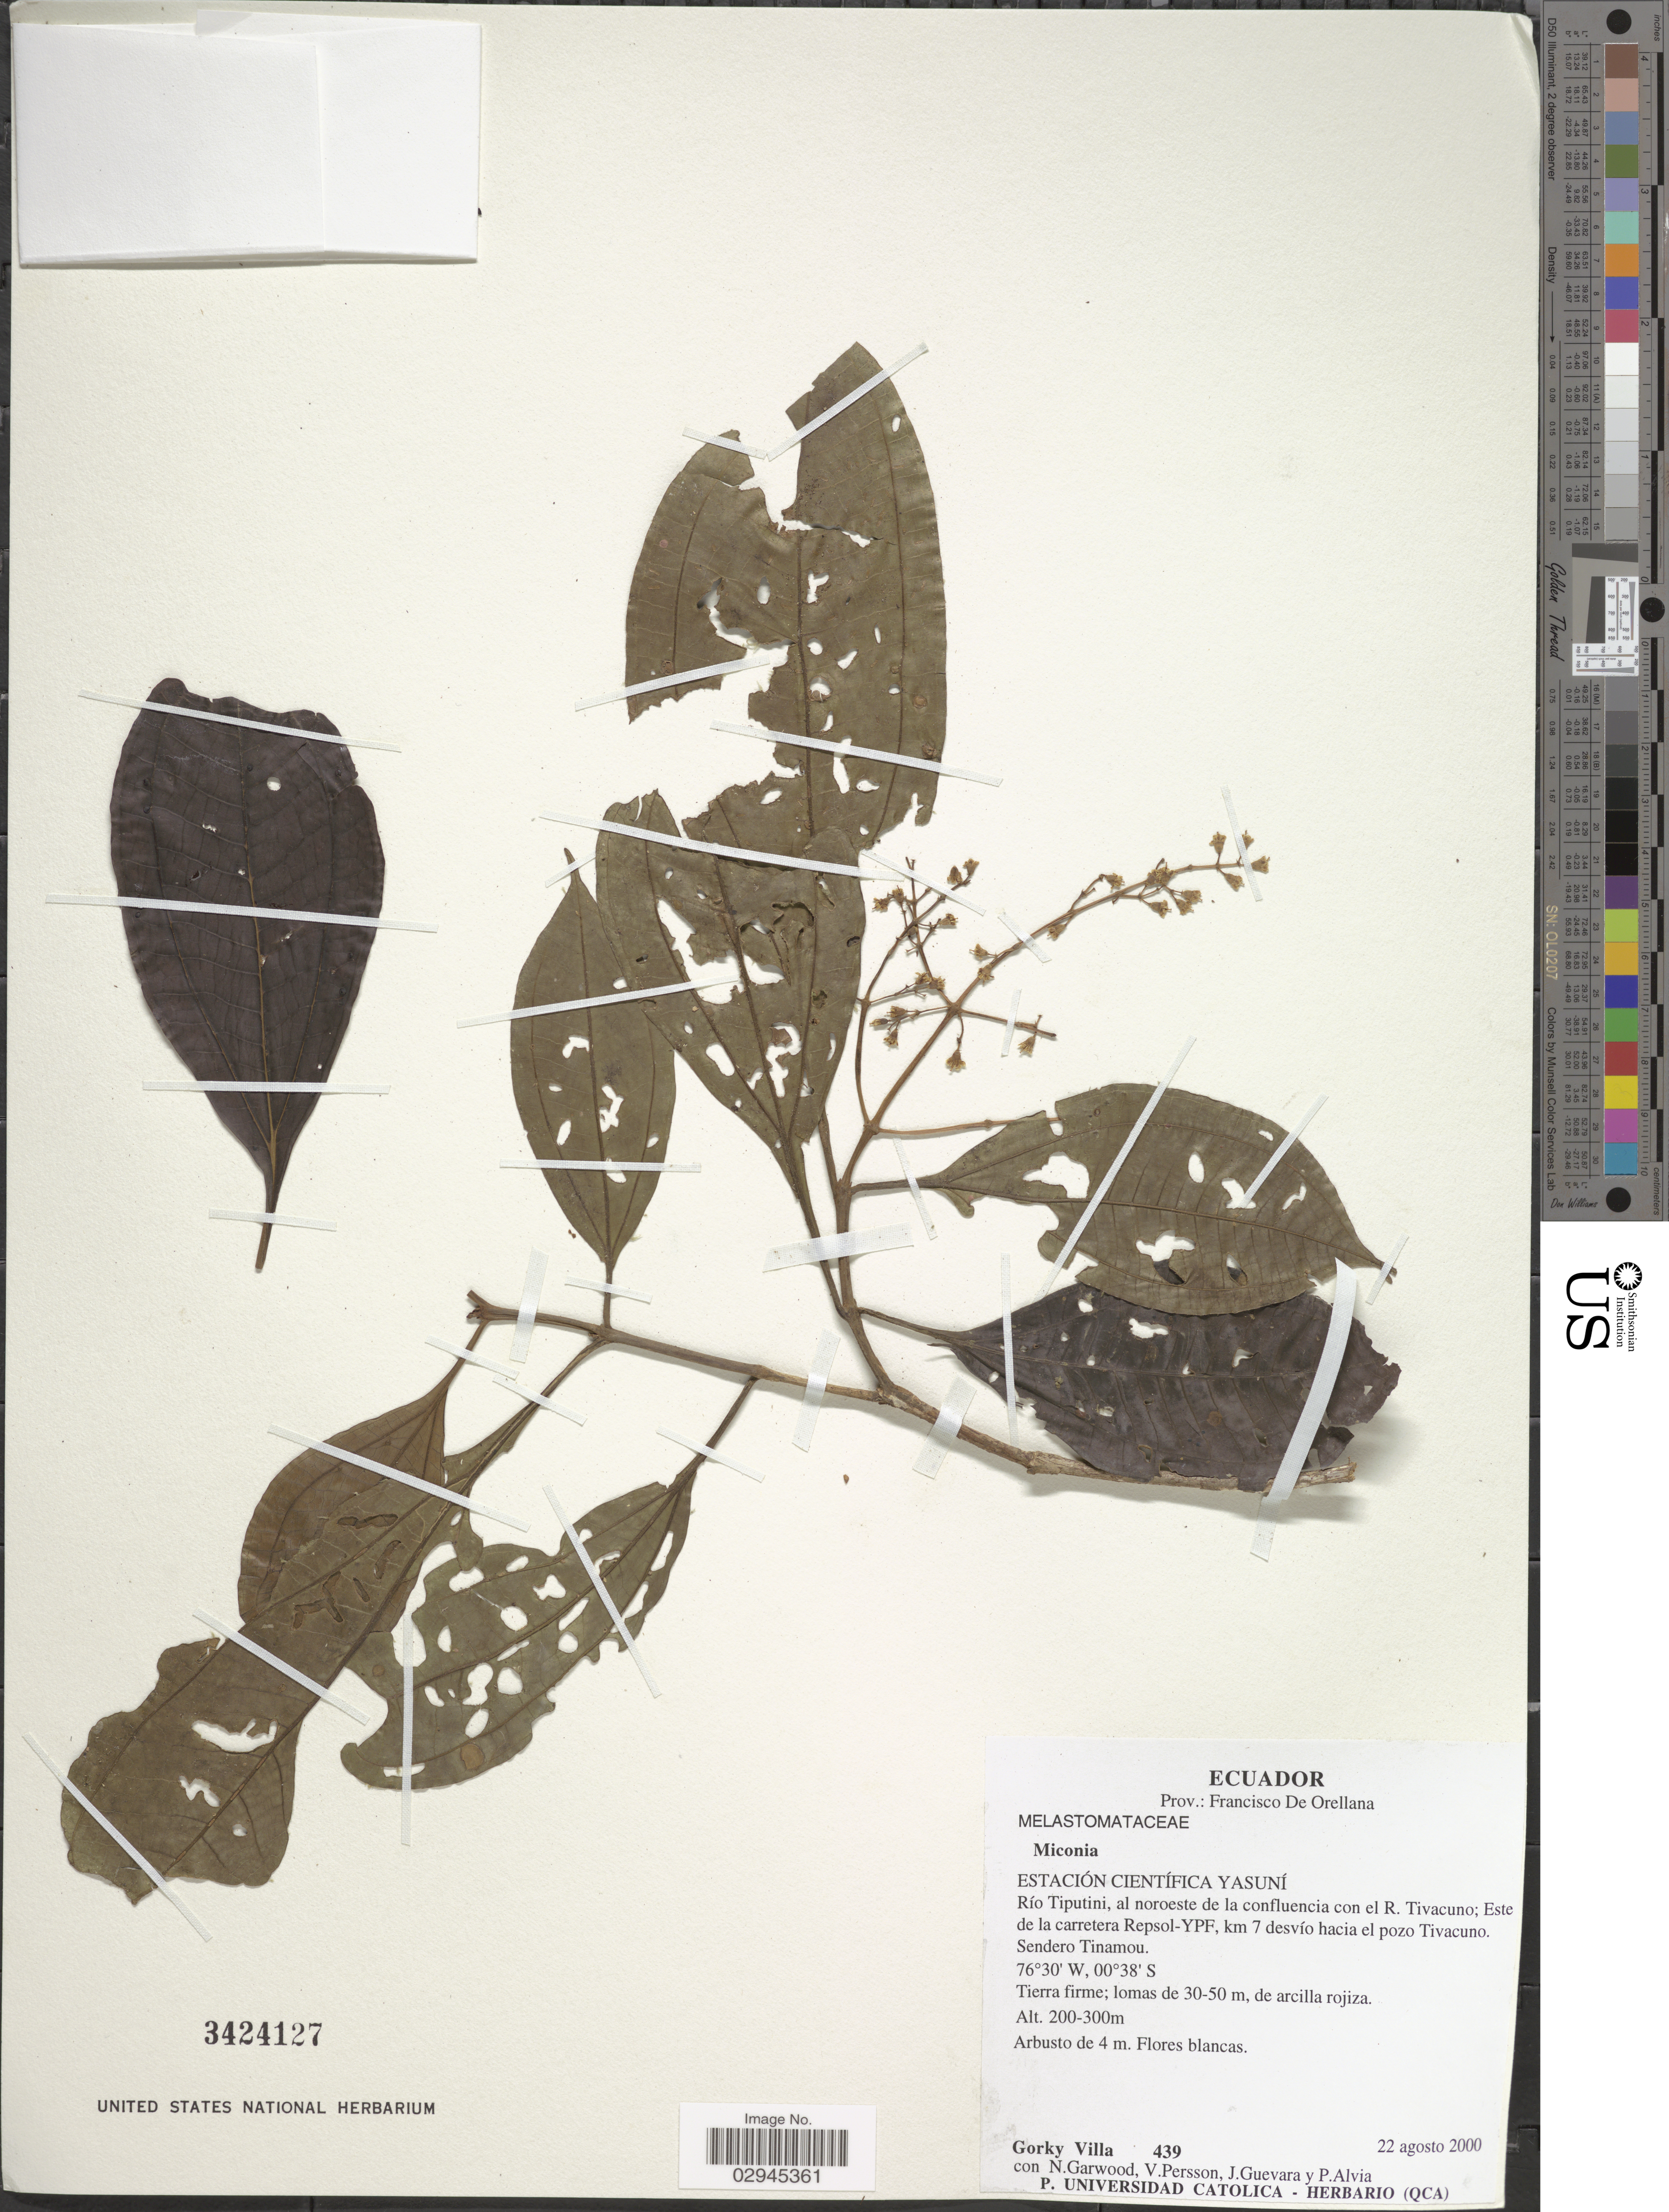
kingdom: Plantae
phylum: Tracheophyta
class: Magnoliopsida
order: Myrtales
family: Melastomataceae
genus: Miconia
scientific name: Miconia sp.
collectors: G. Villa, N. Garwood, V. Persson, J. Guevara & P. Alvia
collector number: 439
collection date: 2000-08-22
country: Ecuador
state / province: Orellana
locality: Prov.: Francisco De Orellana. Estación Científica Yasuní. Río Tiputini, al noroeste de la confluencia con el R. Tivacuno; Este de la carretera Repsol-YPF, km 7 desvío hacia el pozo Tivacuno. Sendero Tinamou.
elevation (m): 200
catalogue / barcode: US 3424127